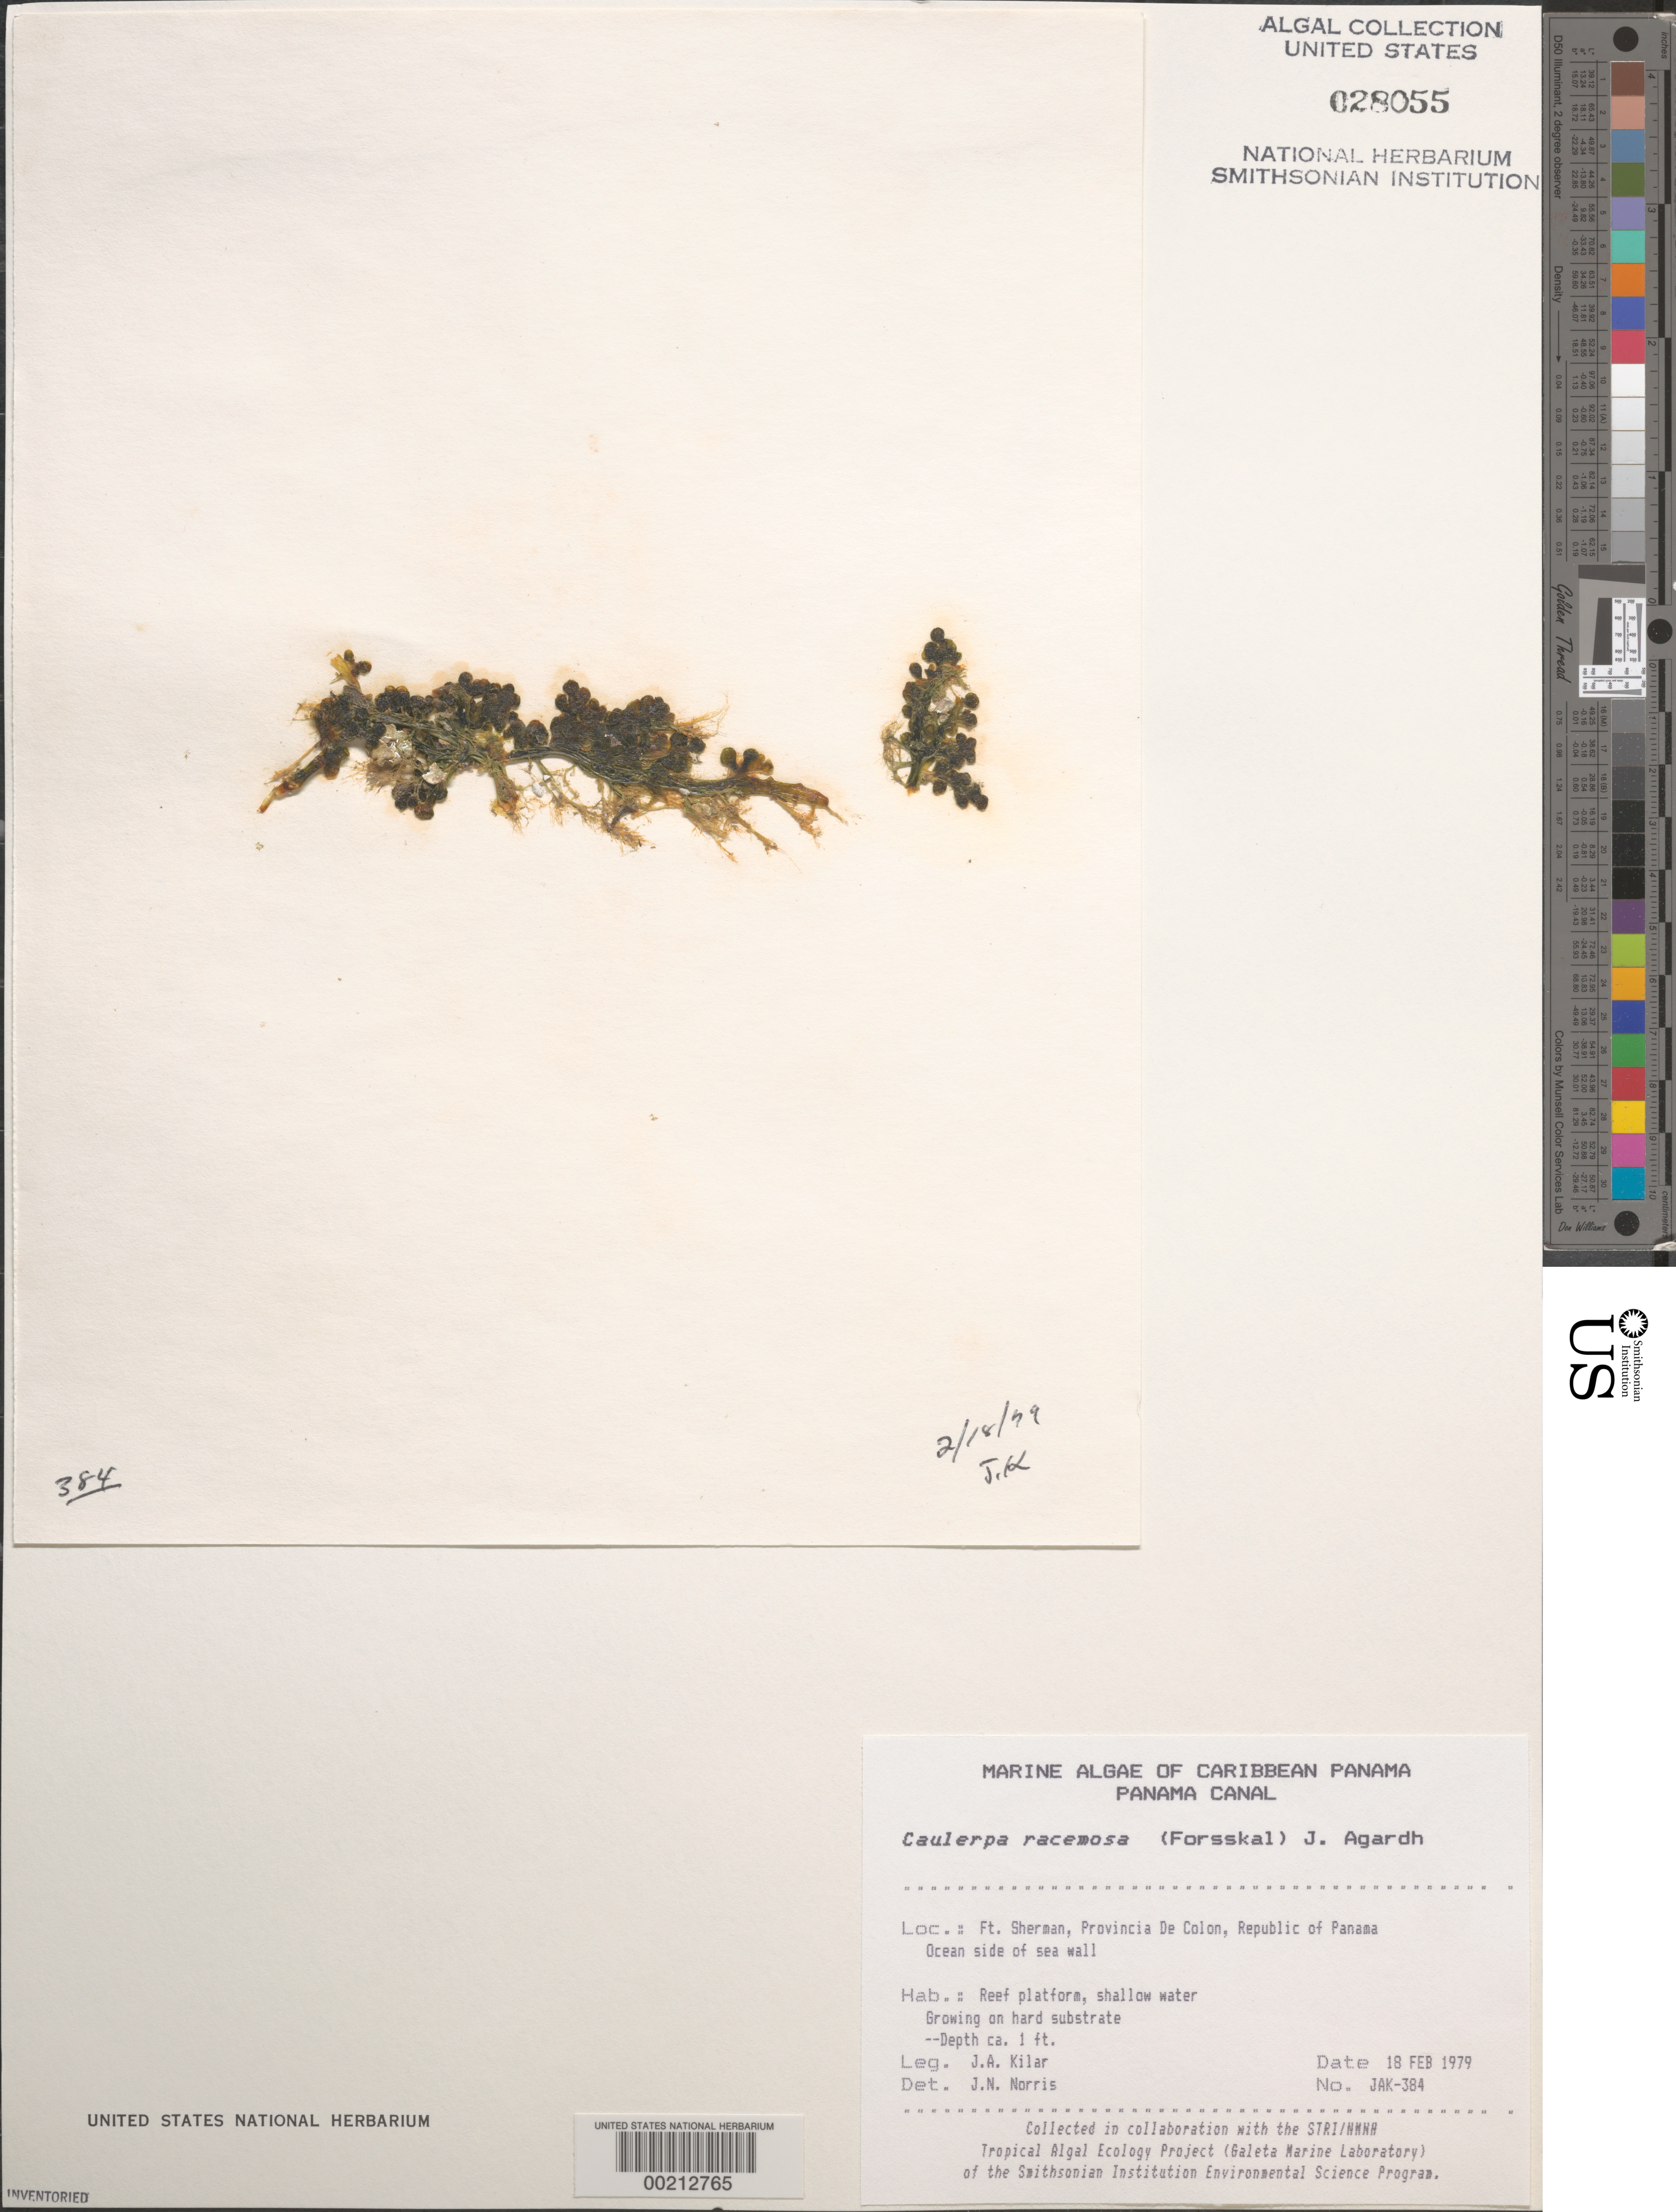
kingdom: Plantae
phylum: Chlorophyta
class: Ulvophyceae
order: Bryopsidales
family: Caulerpaceae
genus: Caulerpa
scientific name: Caulerpa racemosa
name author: (Forssk.) J. Agardh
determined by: Norris, James N.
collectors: J. A. Kilar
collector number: JAK-384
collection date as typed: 18 Feb 1979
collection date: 1979-02-18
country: Panama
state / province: Colón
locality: Fort Sherman, Canal Zone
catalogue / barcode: US 28055